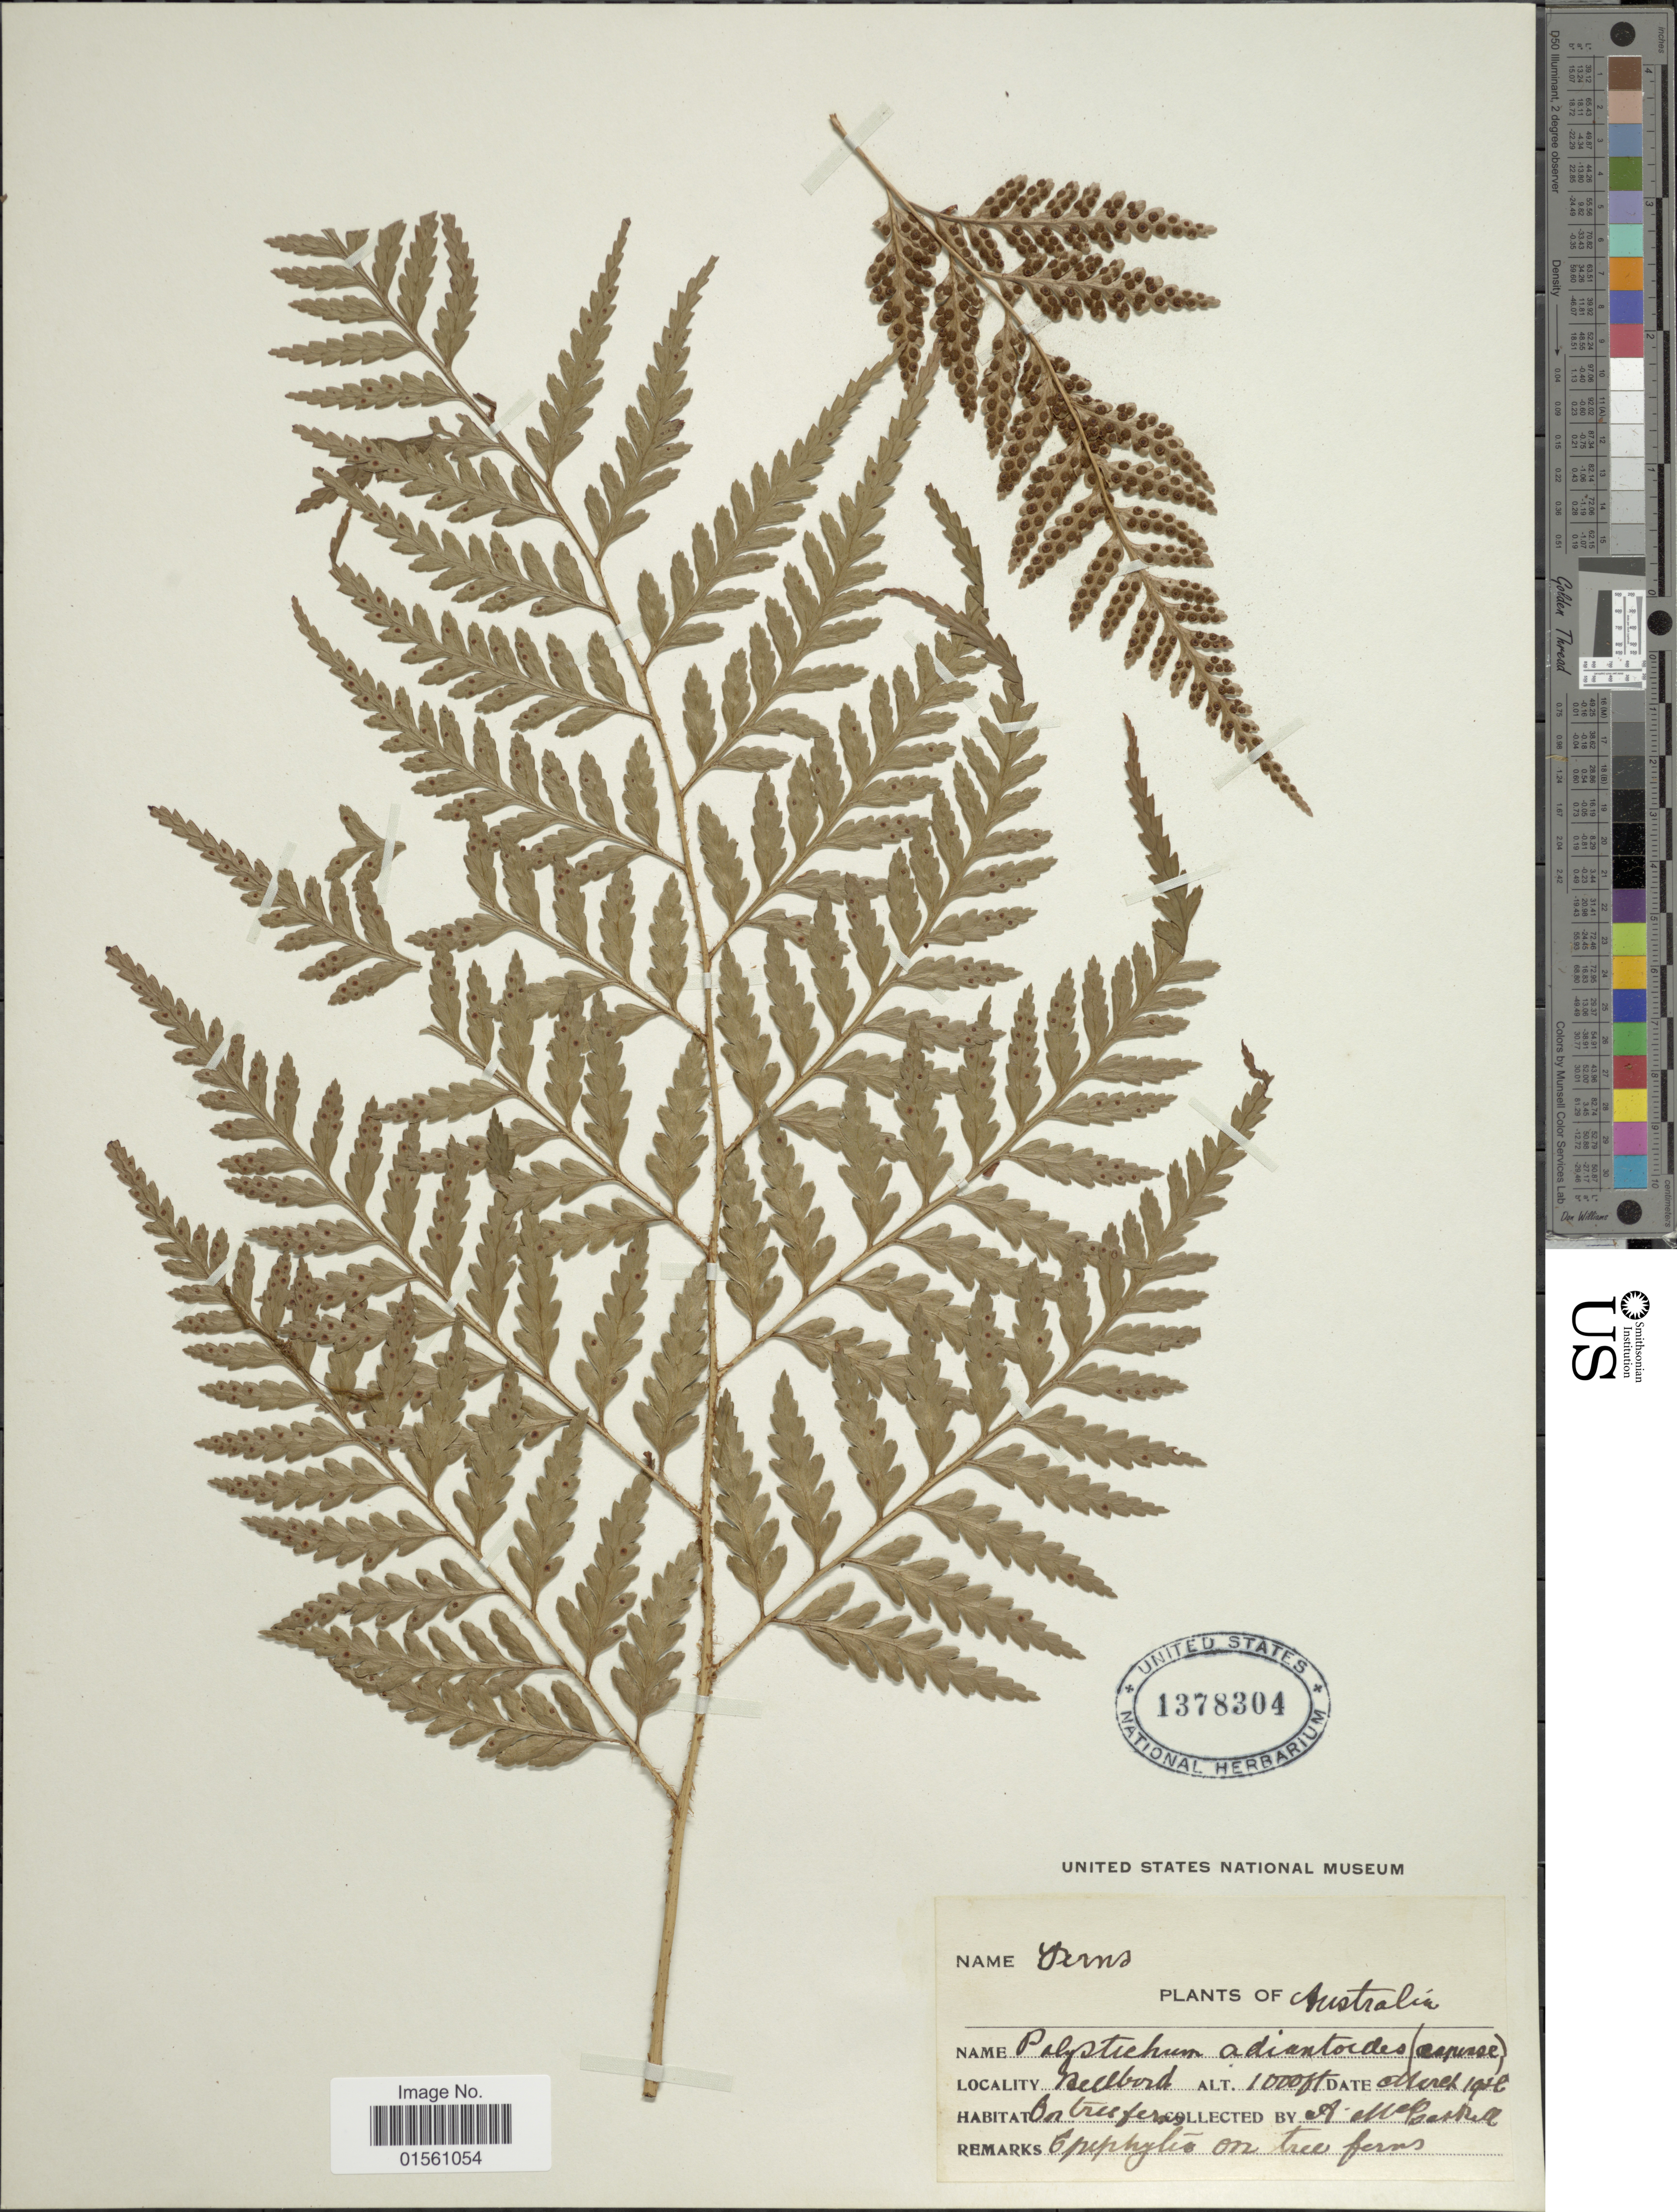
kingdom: Plantae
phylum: Tracheophyta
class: Polypodiopsida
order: Polypodiales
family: Dryopteridaceae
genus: Rumohra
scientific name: Rumohra adiantiformis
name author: (G. Forst.) Ching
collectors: A. MacCaskill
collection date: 1936-03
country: Australia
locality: Australia, Bellbird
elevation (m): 305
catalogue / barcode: US 1378304